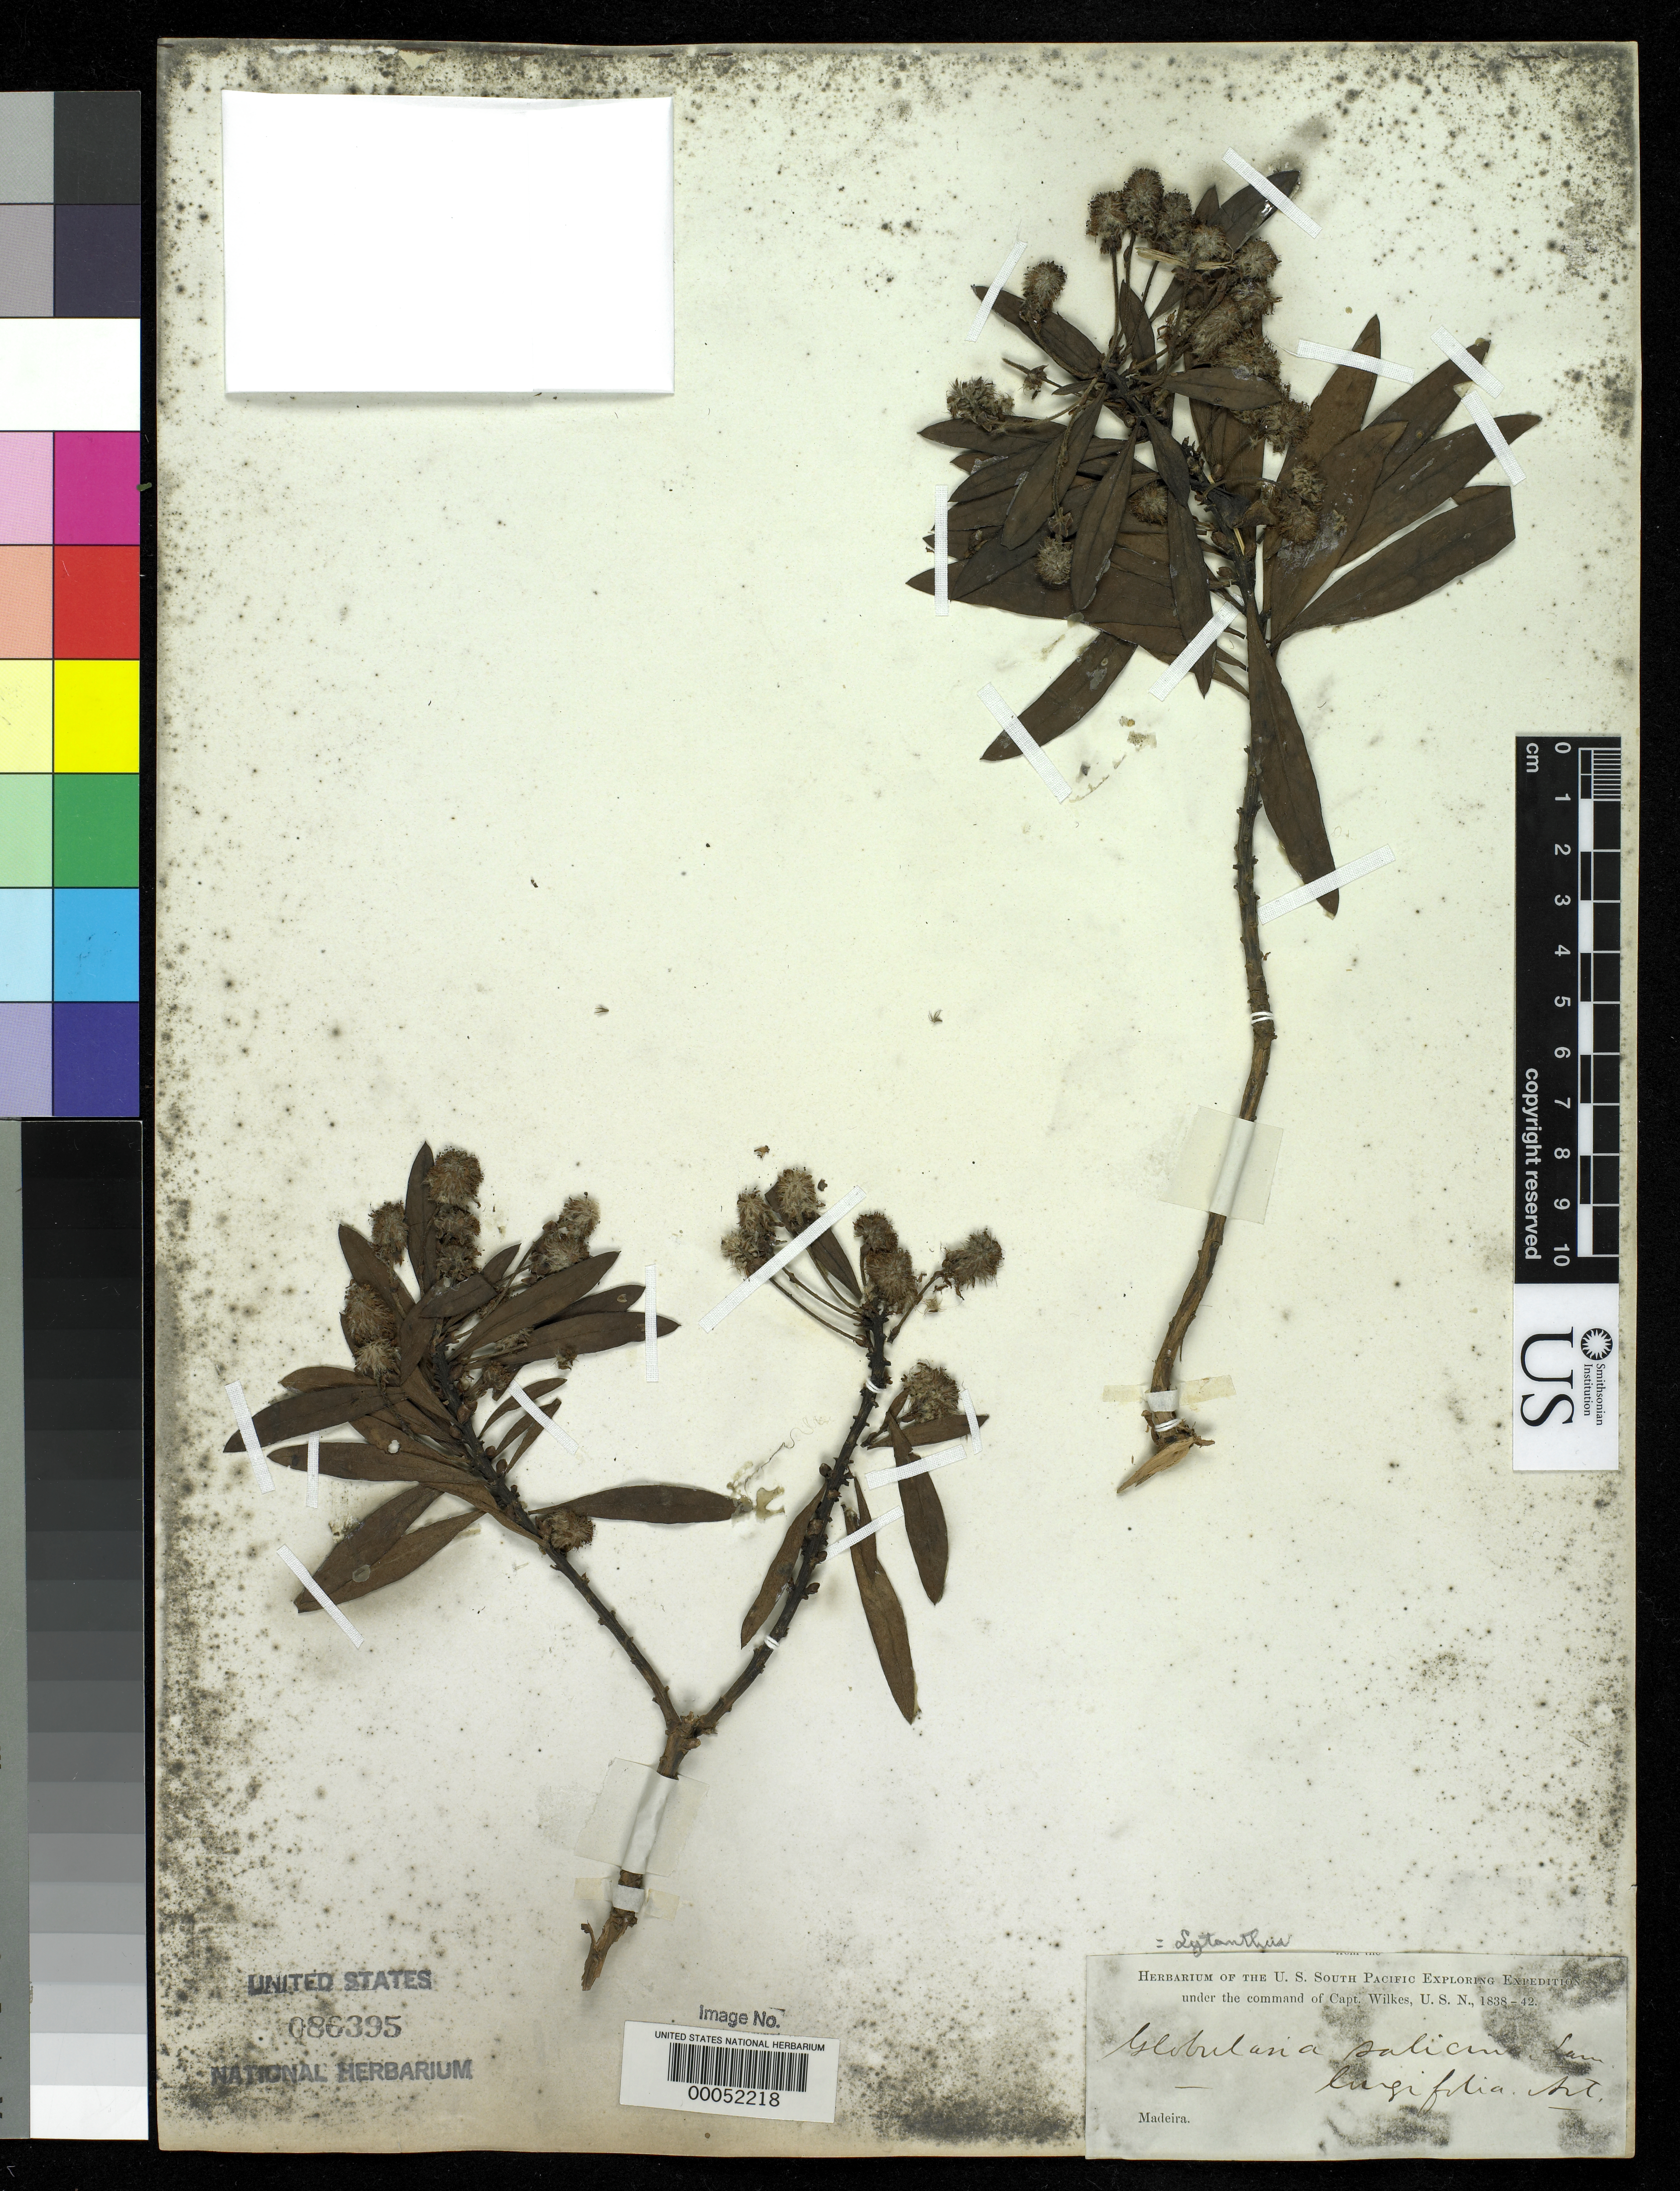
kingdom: Plantae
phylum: Tracheophyta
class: Magnoliopsida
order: Lamiales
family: Plantaginaceae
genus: Lytanthus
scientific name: Lytanthus salicinus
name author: Wettst.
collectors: Wilkes Explor. Exped.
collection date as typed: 1842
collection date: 1842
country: Portugal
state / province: Madeira (Aut. Reg.)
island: Madeira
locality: Funchal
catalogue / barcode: US 86395